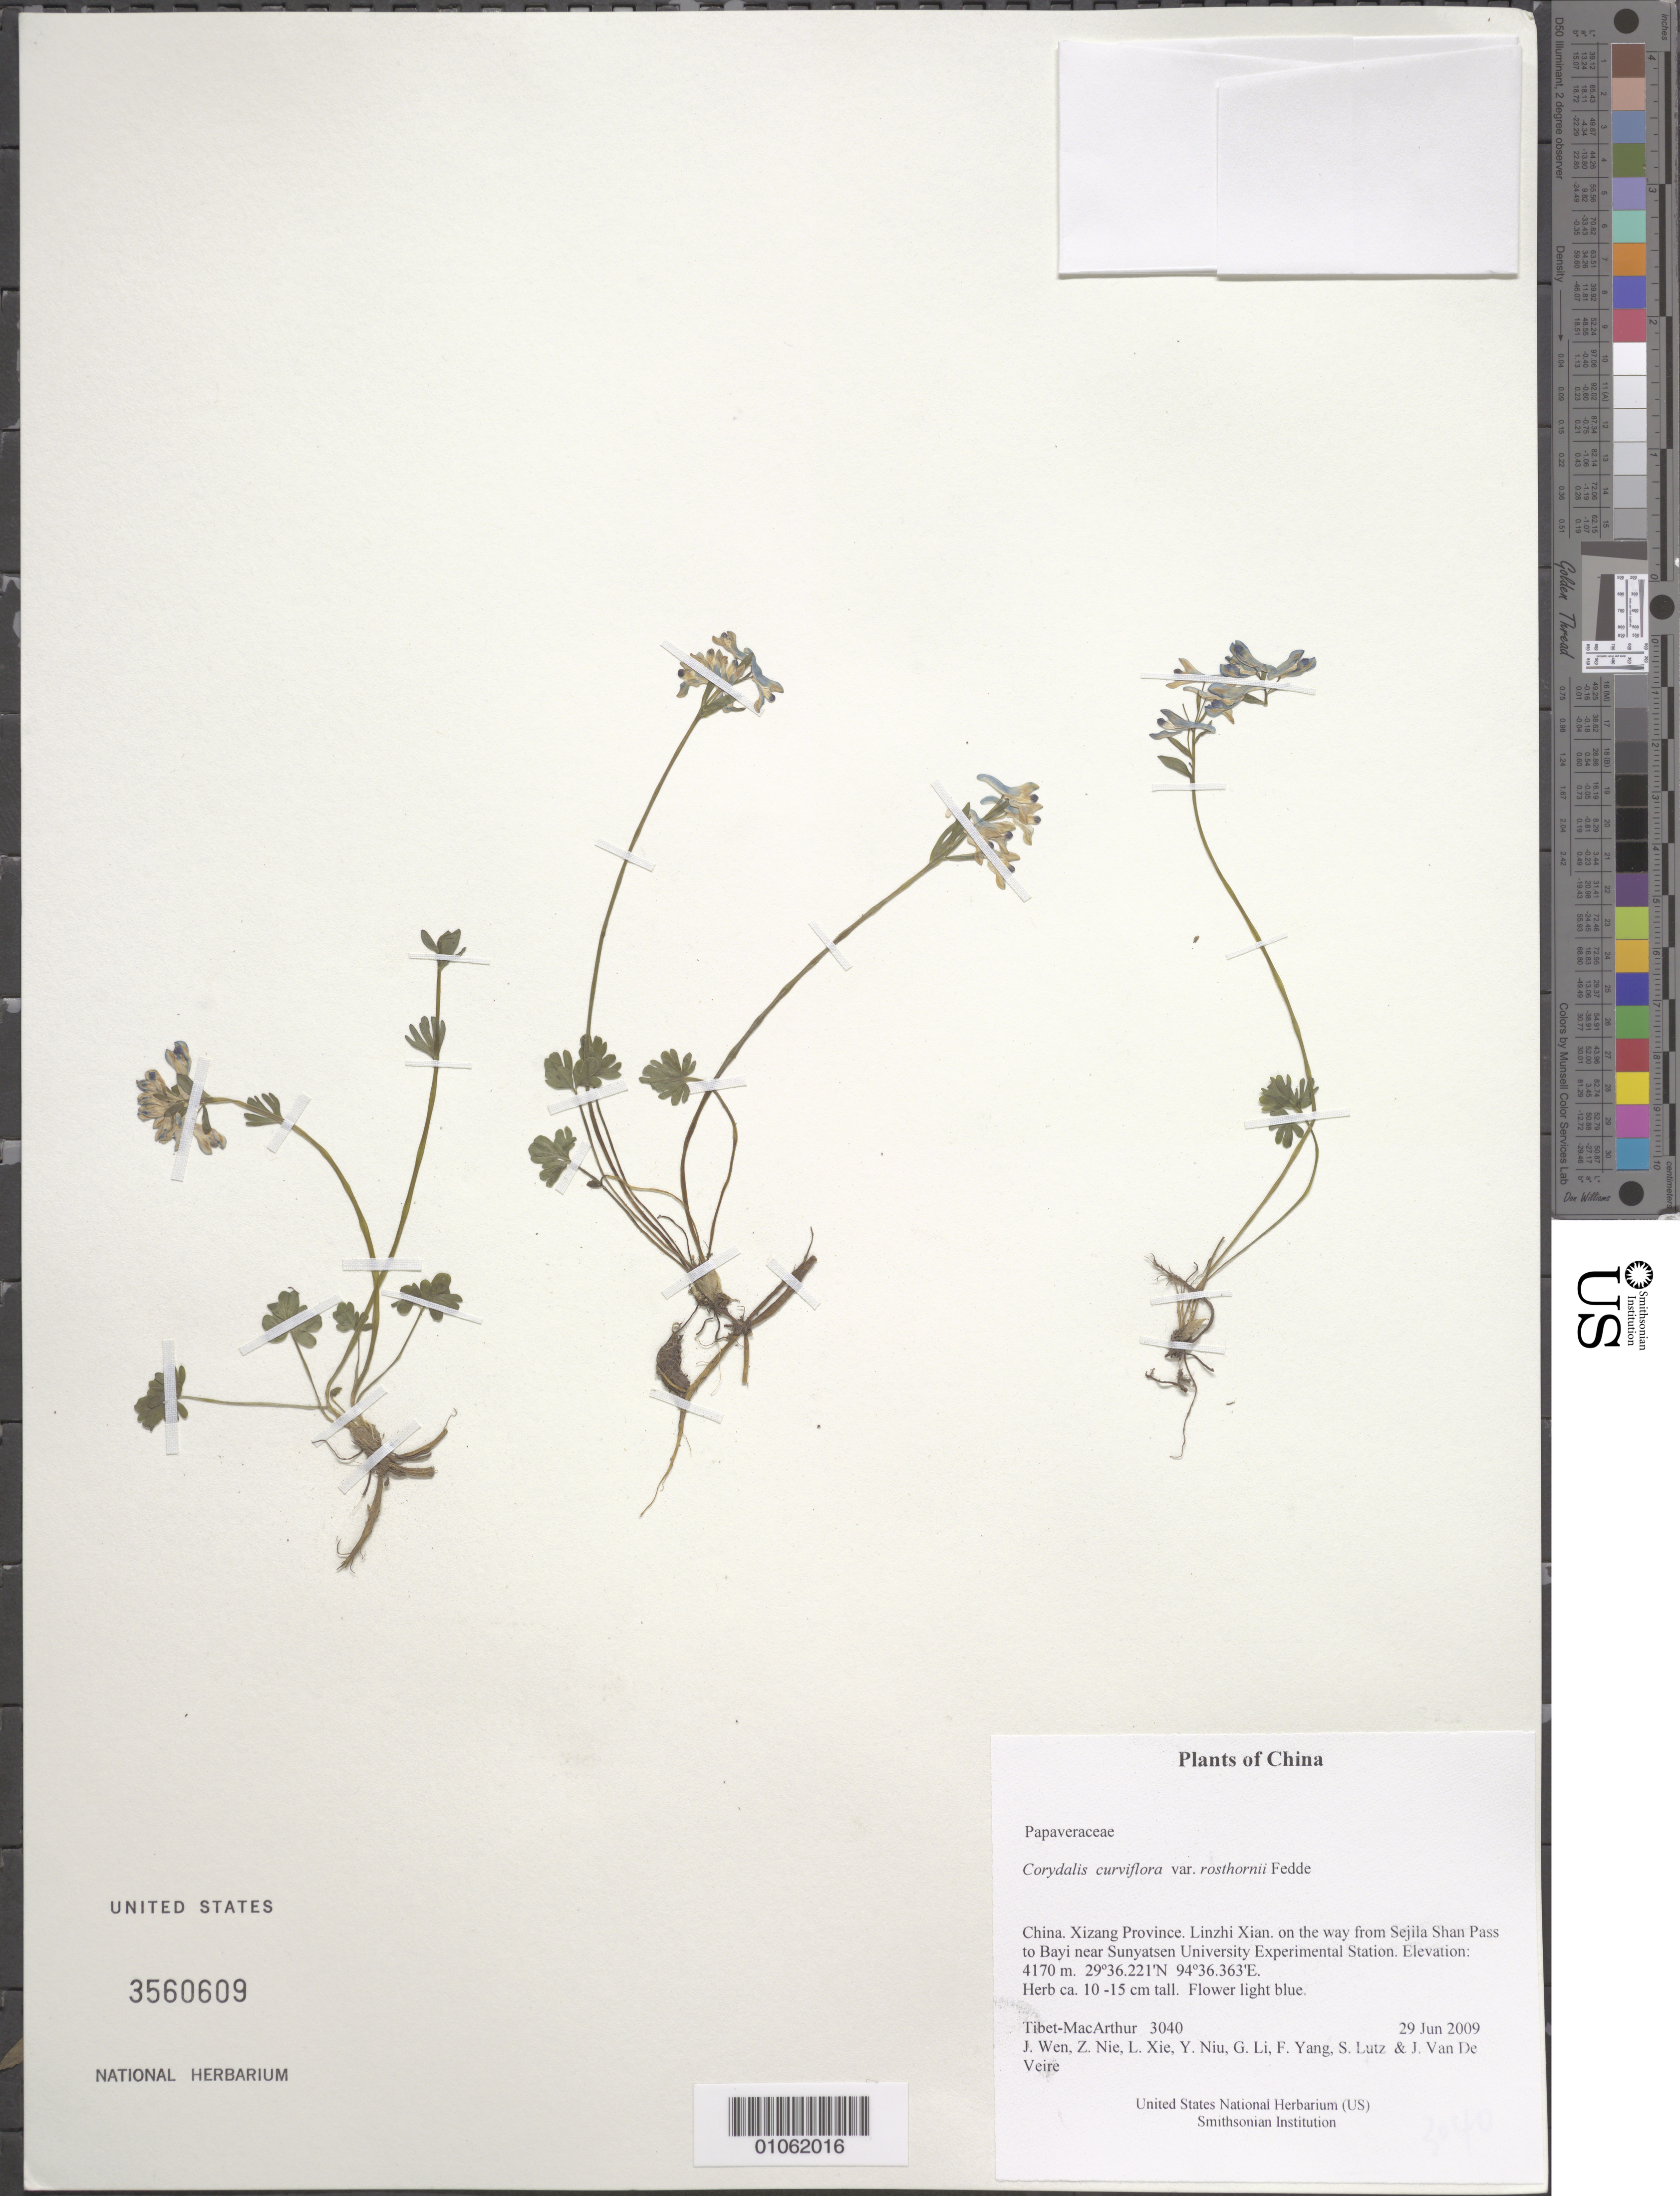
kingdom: Plantae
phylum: Tracheophyta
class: Magnoliopsida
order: Ranunculales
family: Papaveraceae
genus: Corydalis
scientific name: Corydalis curviflora var. rosthornii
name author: Fedde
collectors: Tibet-MacArthur, J. Wen, Z. Nie, L. Xie, Y. Niu, G. Li, F. Yang, S. Lutz & J. Van De Veire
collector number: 3040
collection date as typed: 29 Jun 2009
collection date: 2009-06-29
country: China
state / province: Xizang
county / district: Linzhi Xian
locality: on the way from Sejila Shan Pass to Bayi near Sunyatsen University Experimental Station.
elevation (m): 4170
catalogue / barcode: US 3560609